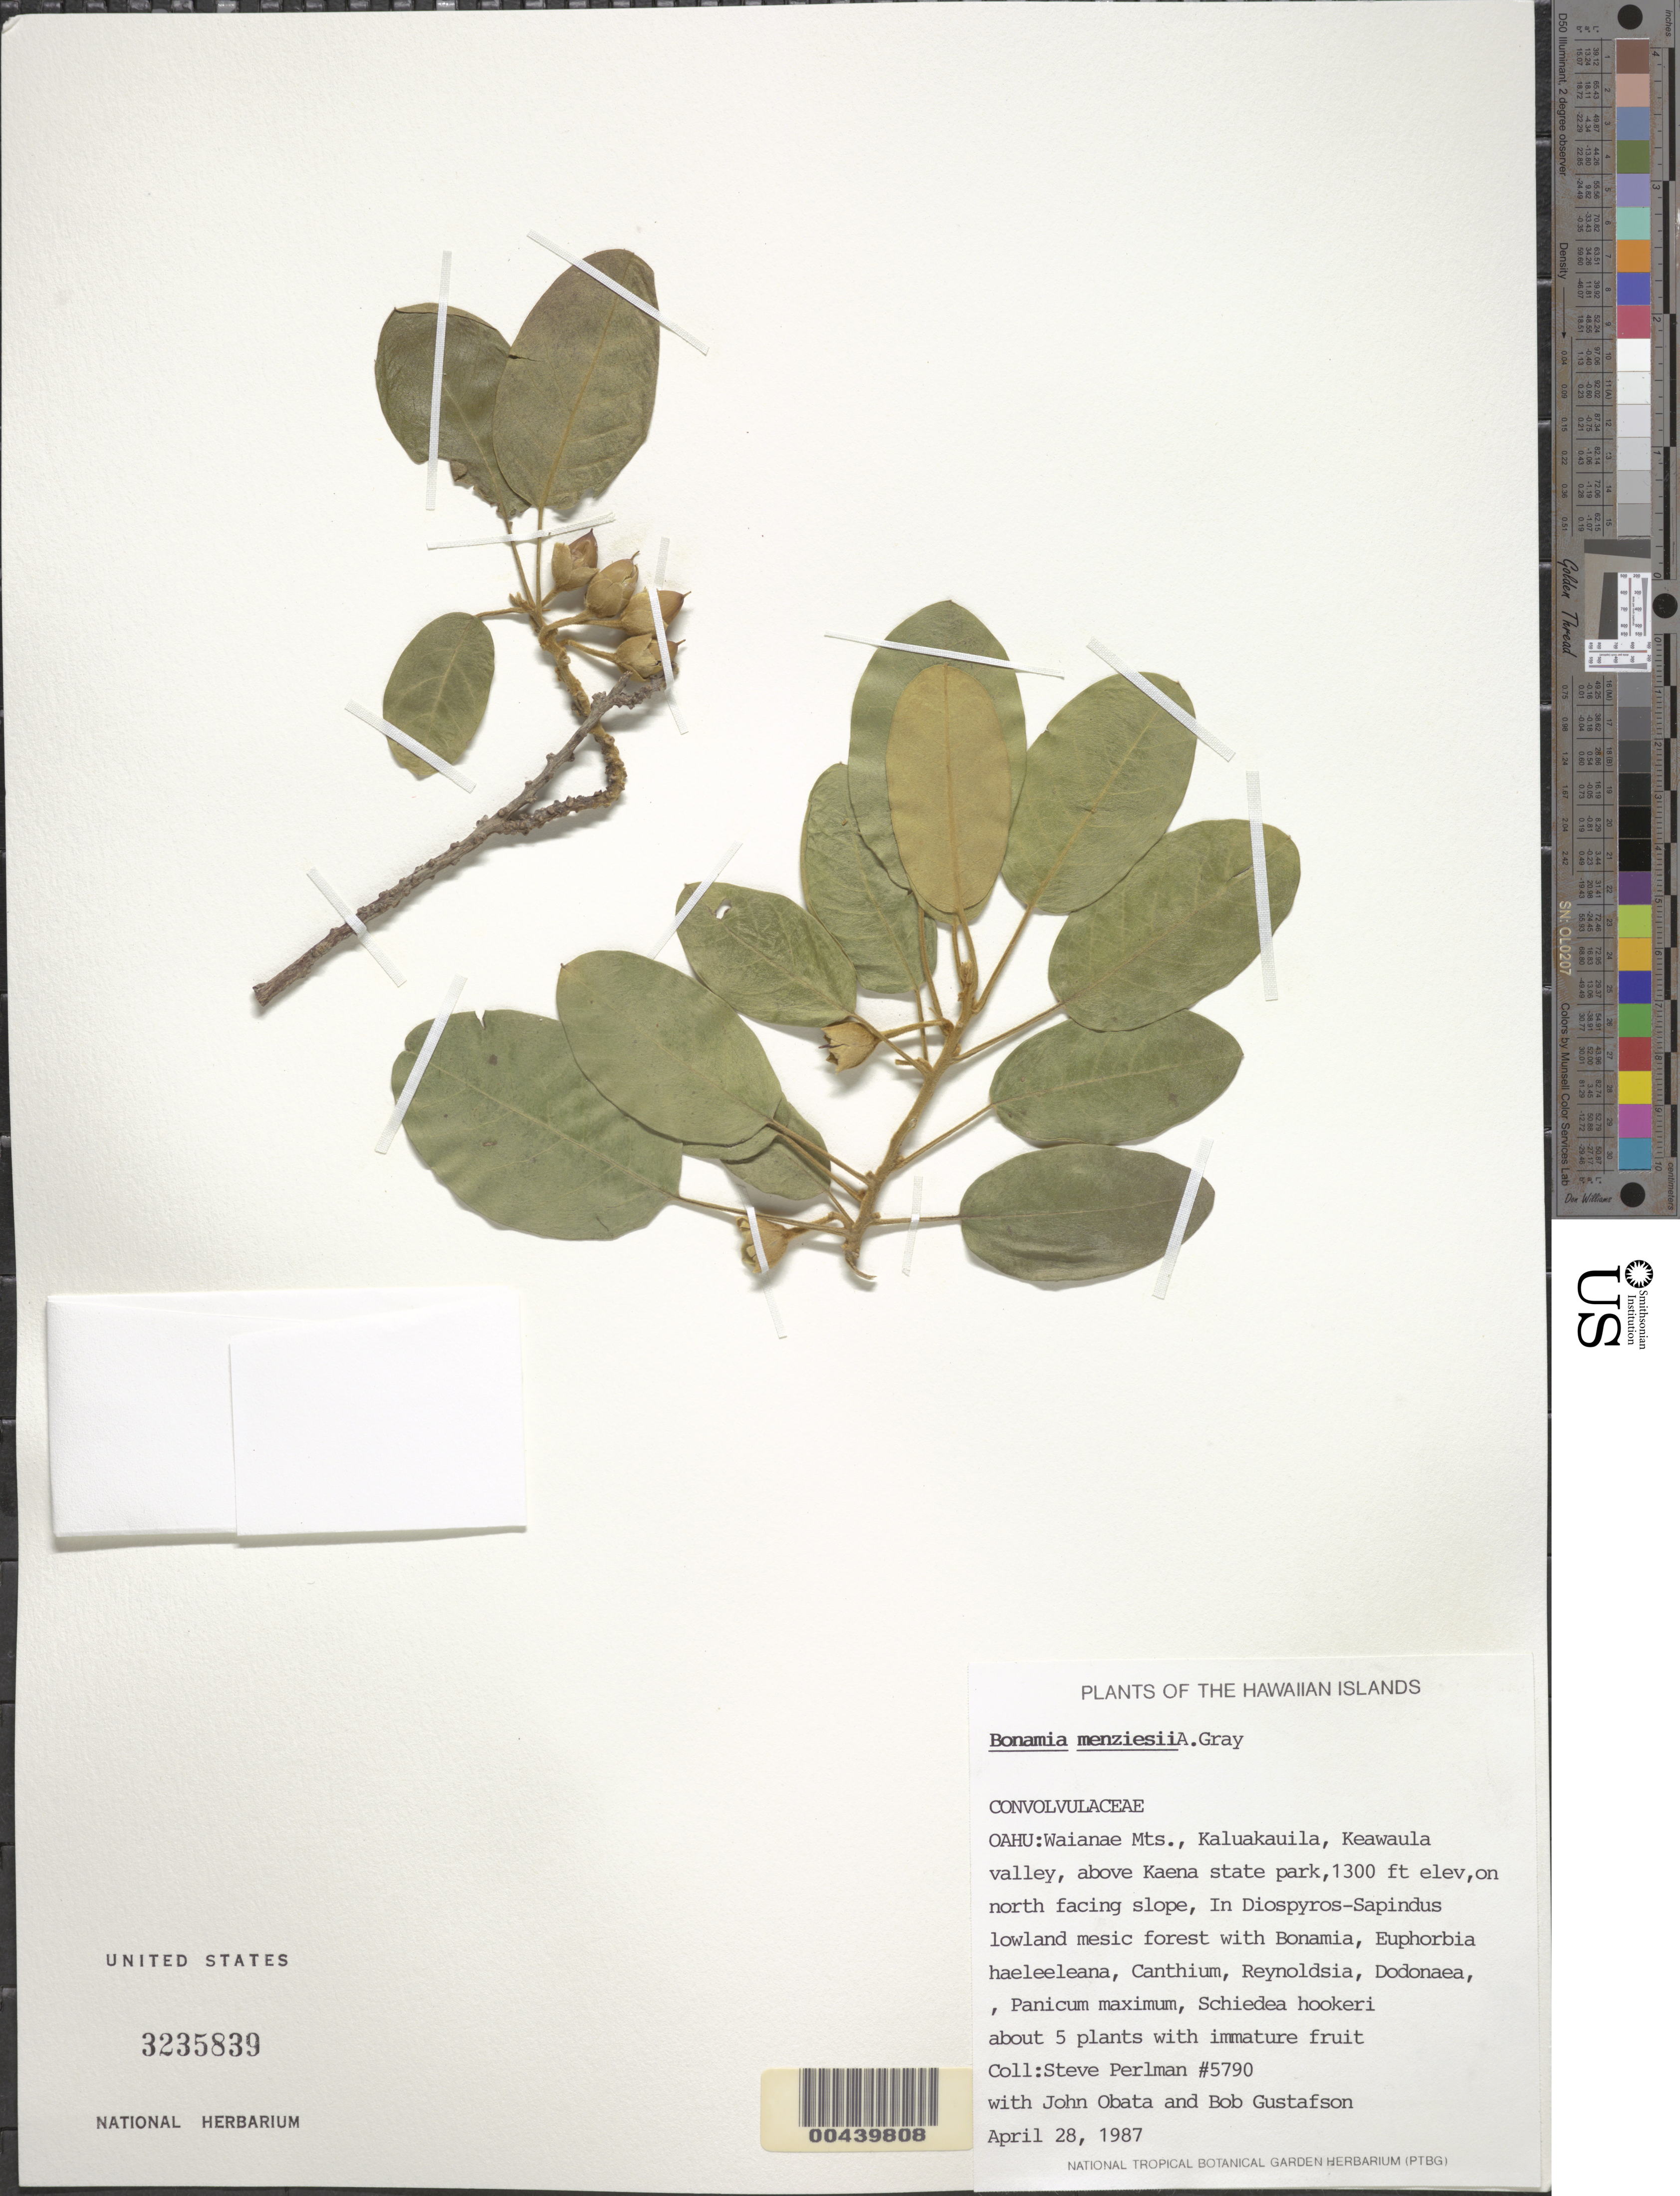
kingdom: Plantae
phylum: Tracheophyta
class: Magnoliopsida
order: Solanales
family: Convolvulaceae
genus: Bonamia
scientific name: Bonamia menziesii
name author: A. Gray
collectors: S. P. Perlman, J. Obata & B. Gustafson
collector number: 5790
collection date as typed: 28 Apr 1987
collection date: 1987-04-28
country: United States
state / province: Hawaii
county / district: Honolulu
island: Oahu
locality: Waianae Mts., Kaluakauila, Keawaula valley, above Kaena state park, on N facing slope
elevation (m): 396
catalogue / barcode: US 3235839